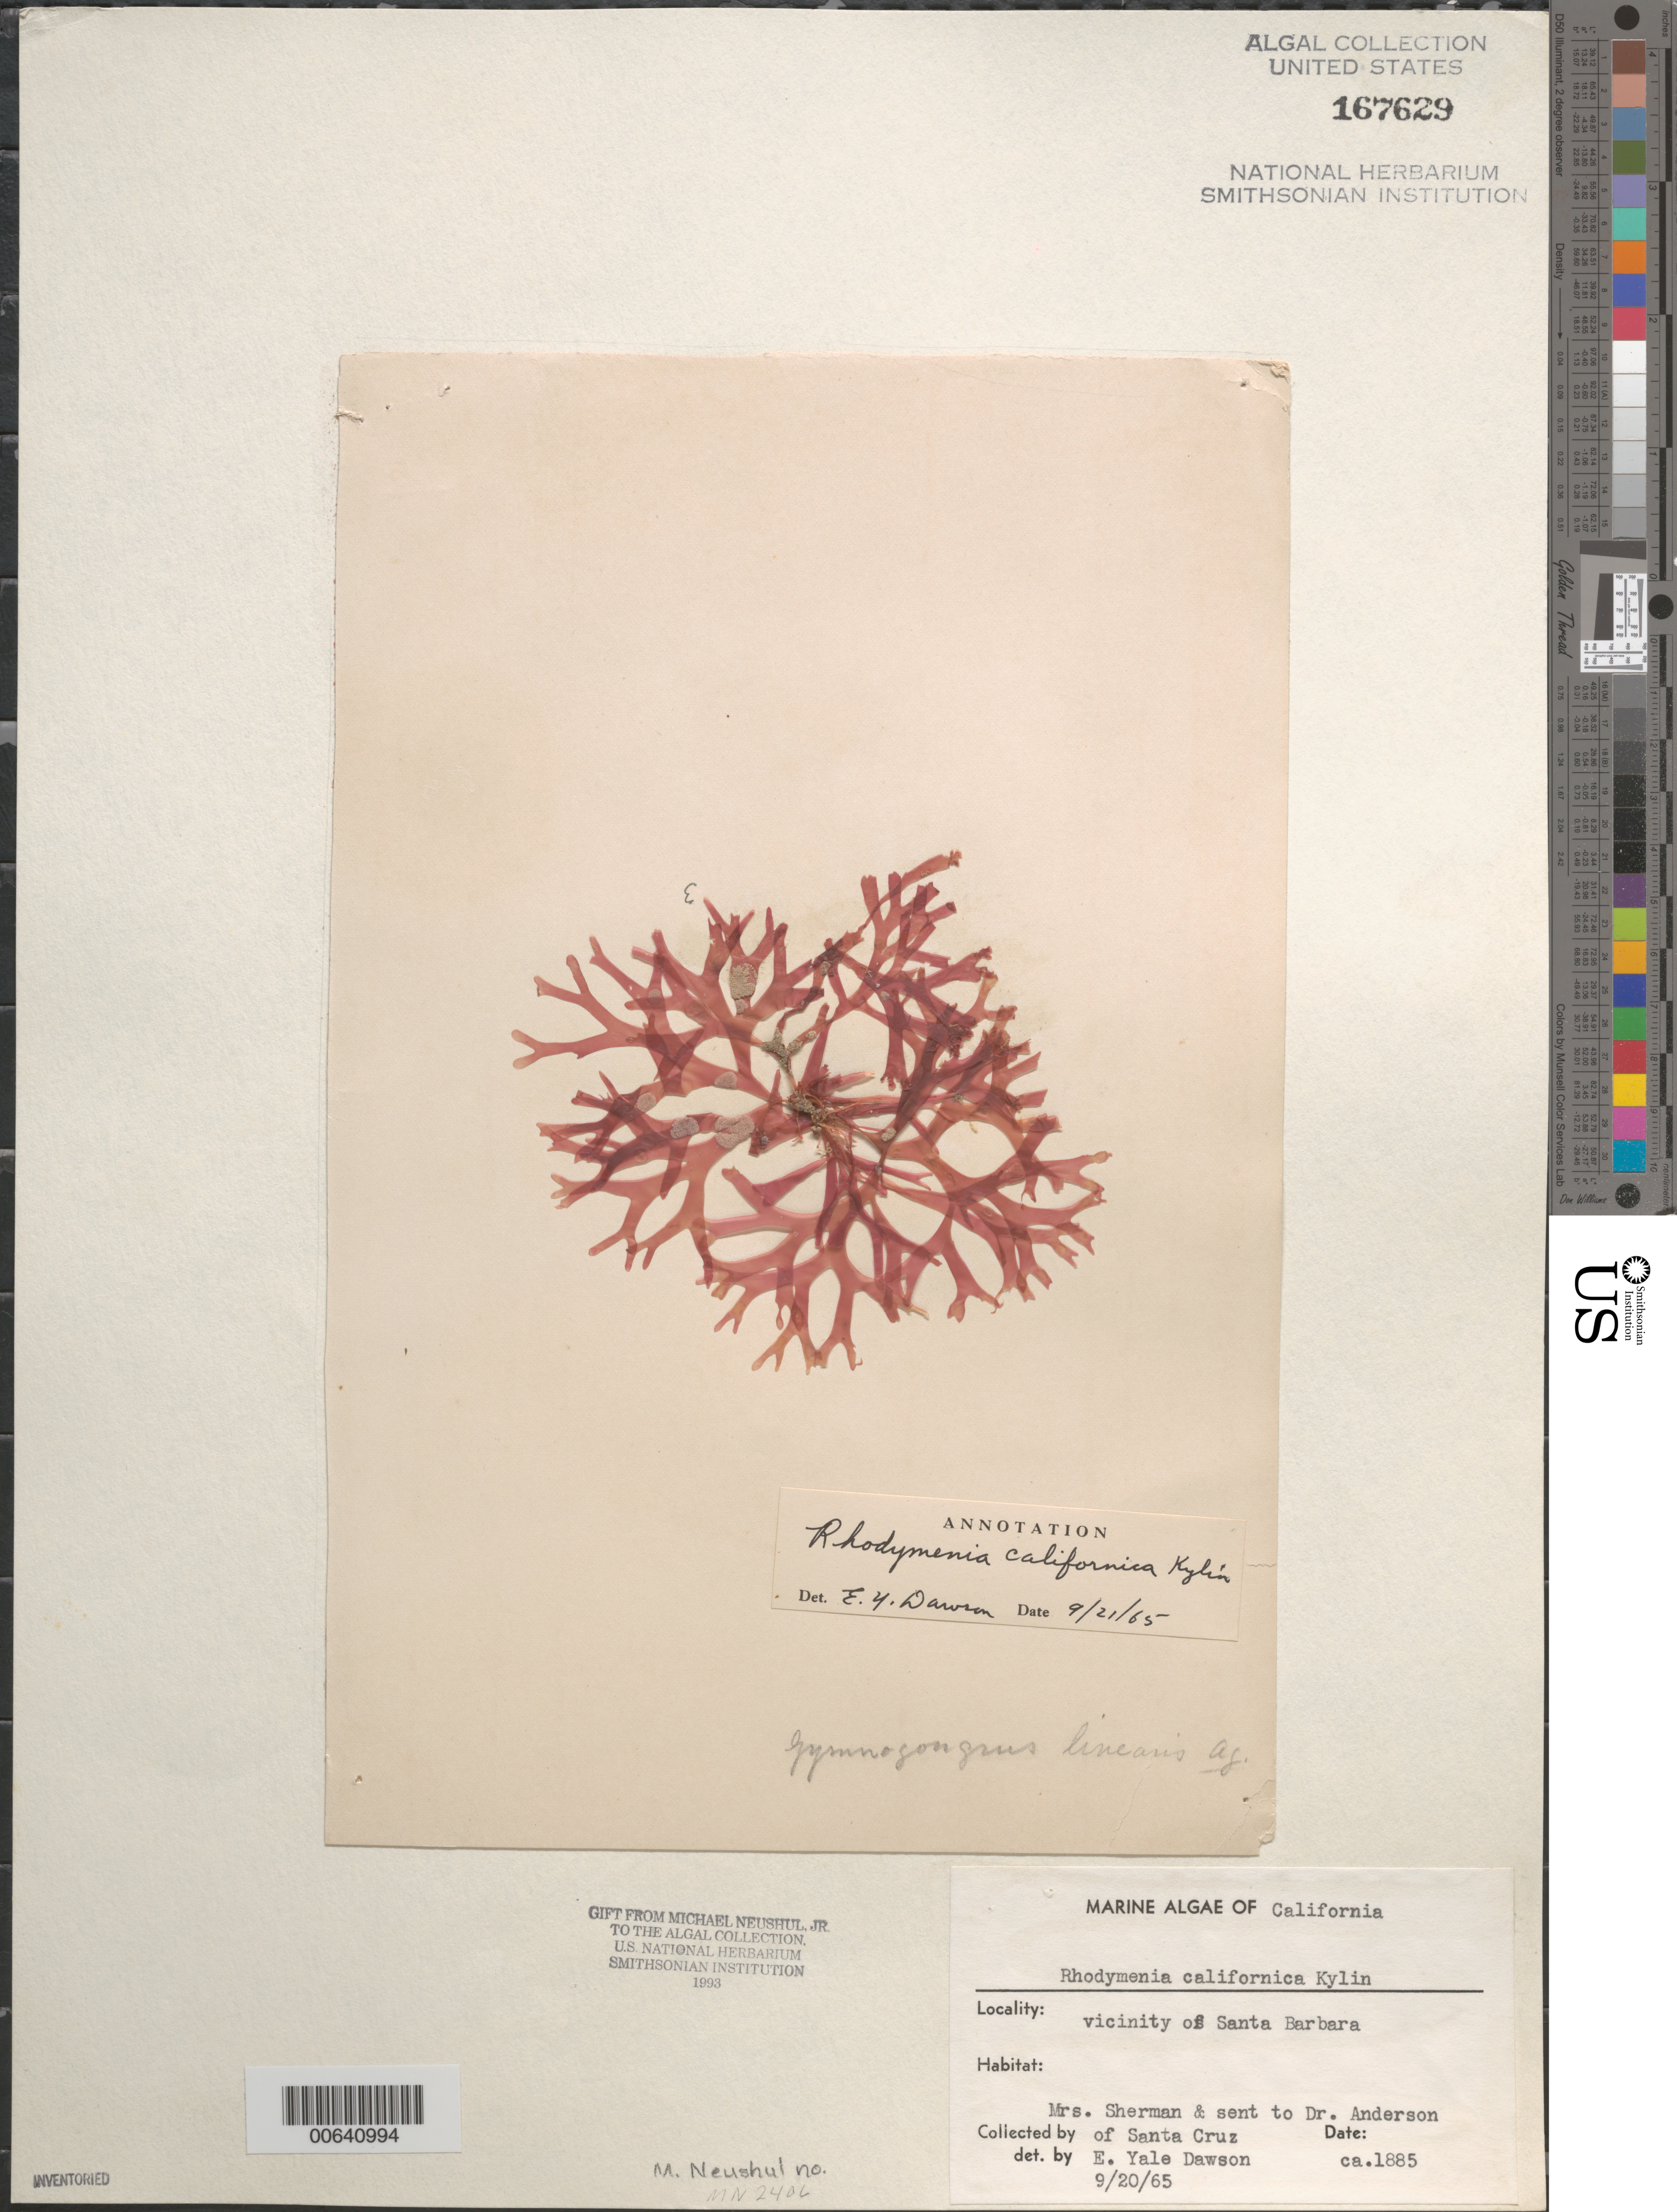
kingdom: Plantae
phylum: Rhodophyta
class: Florideophyceae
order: Rhodymeniales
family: Rhodymeniaceae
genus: Rhodymenia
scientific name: Rhodymenia californica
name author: Kylin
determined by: Dawson, E. Y.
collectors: M. Sherman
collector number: Neushul 2406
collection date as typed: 1885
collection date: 1885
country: United States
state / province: California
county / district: Santa Barbara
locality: Santa Barbara area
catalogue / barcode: US 167629